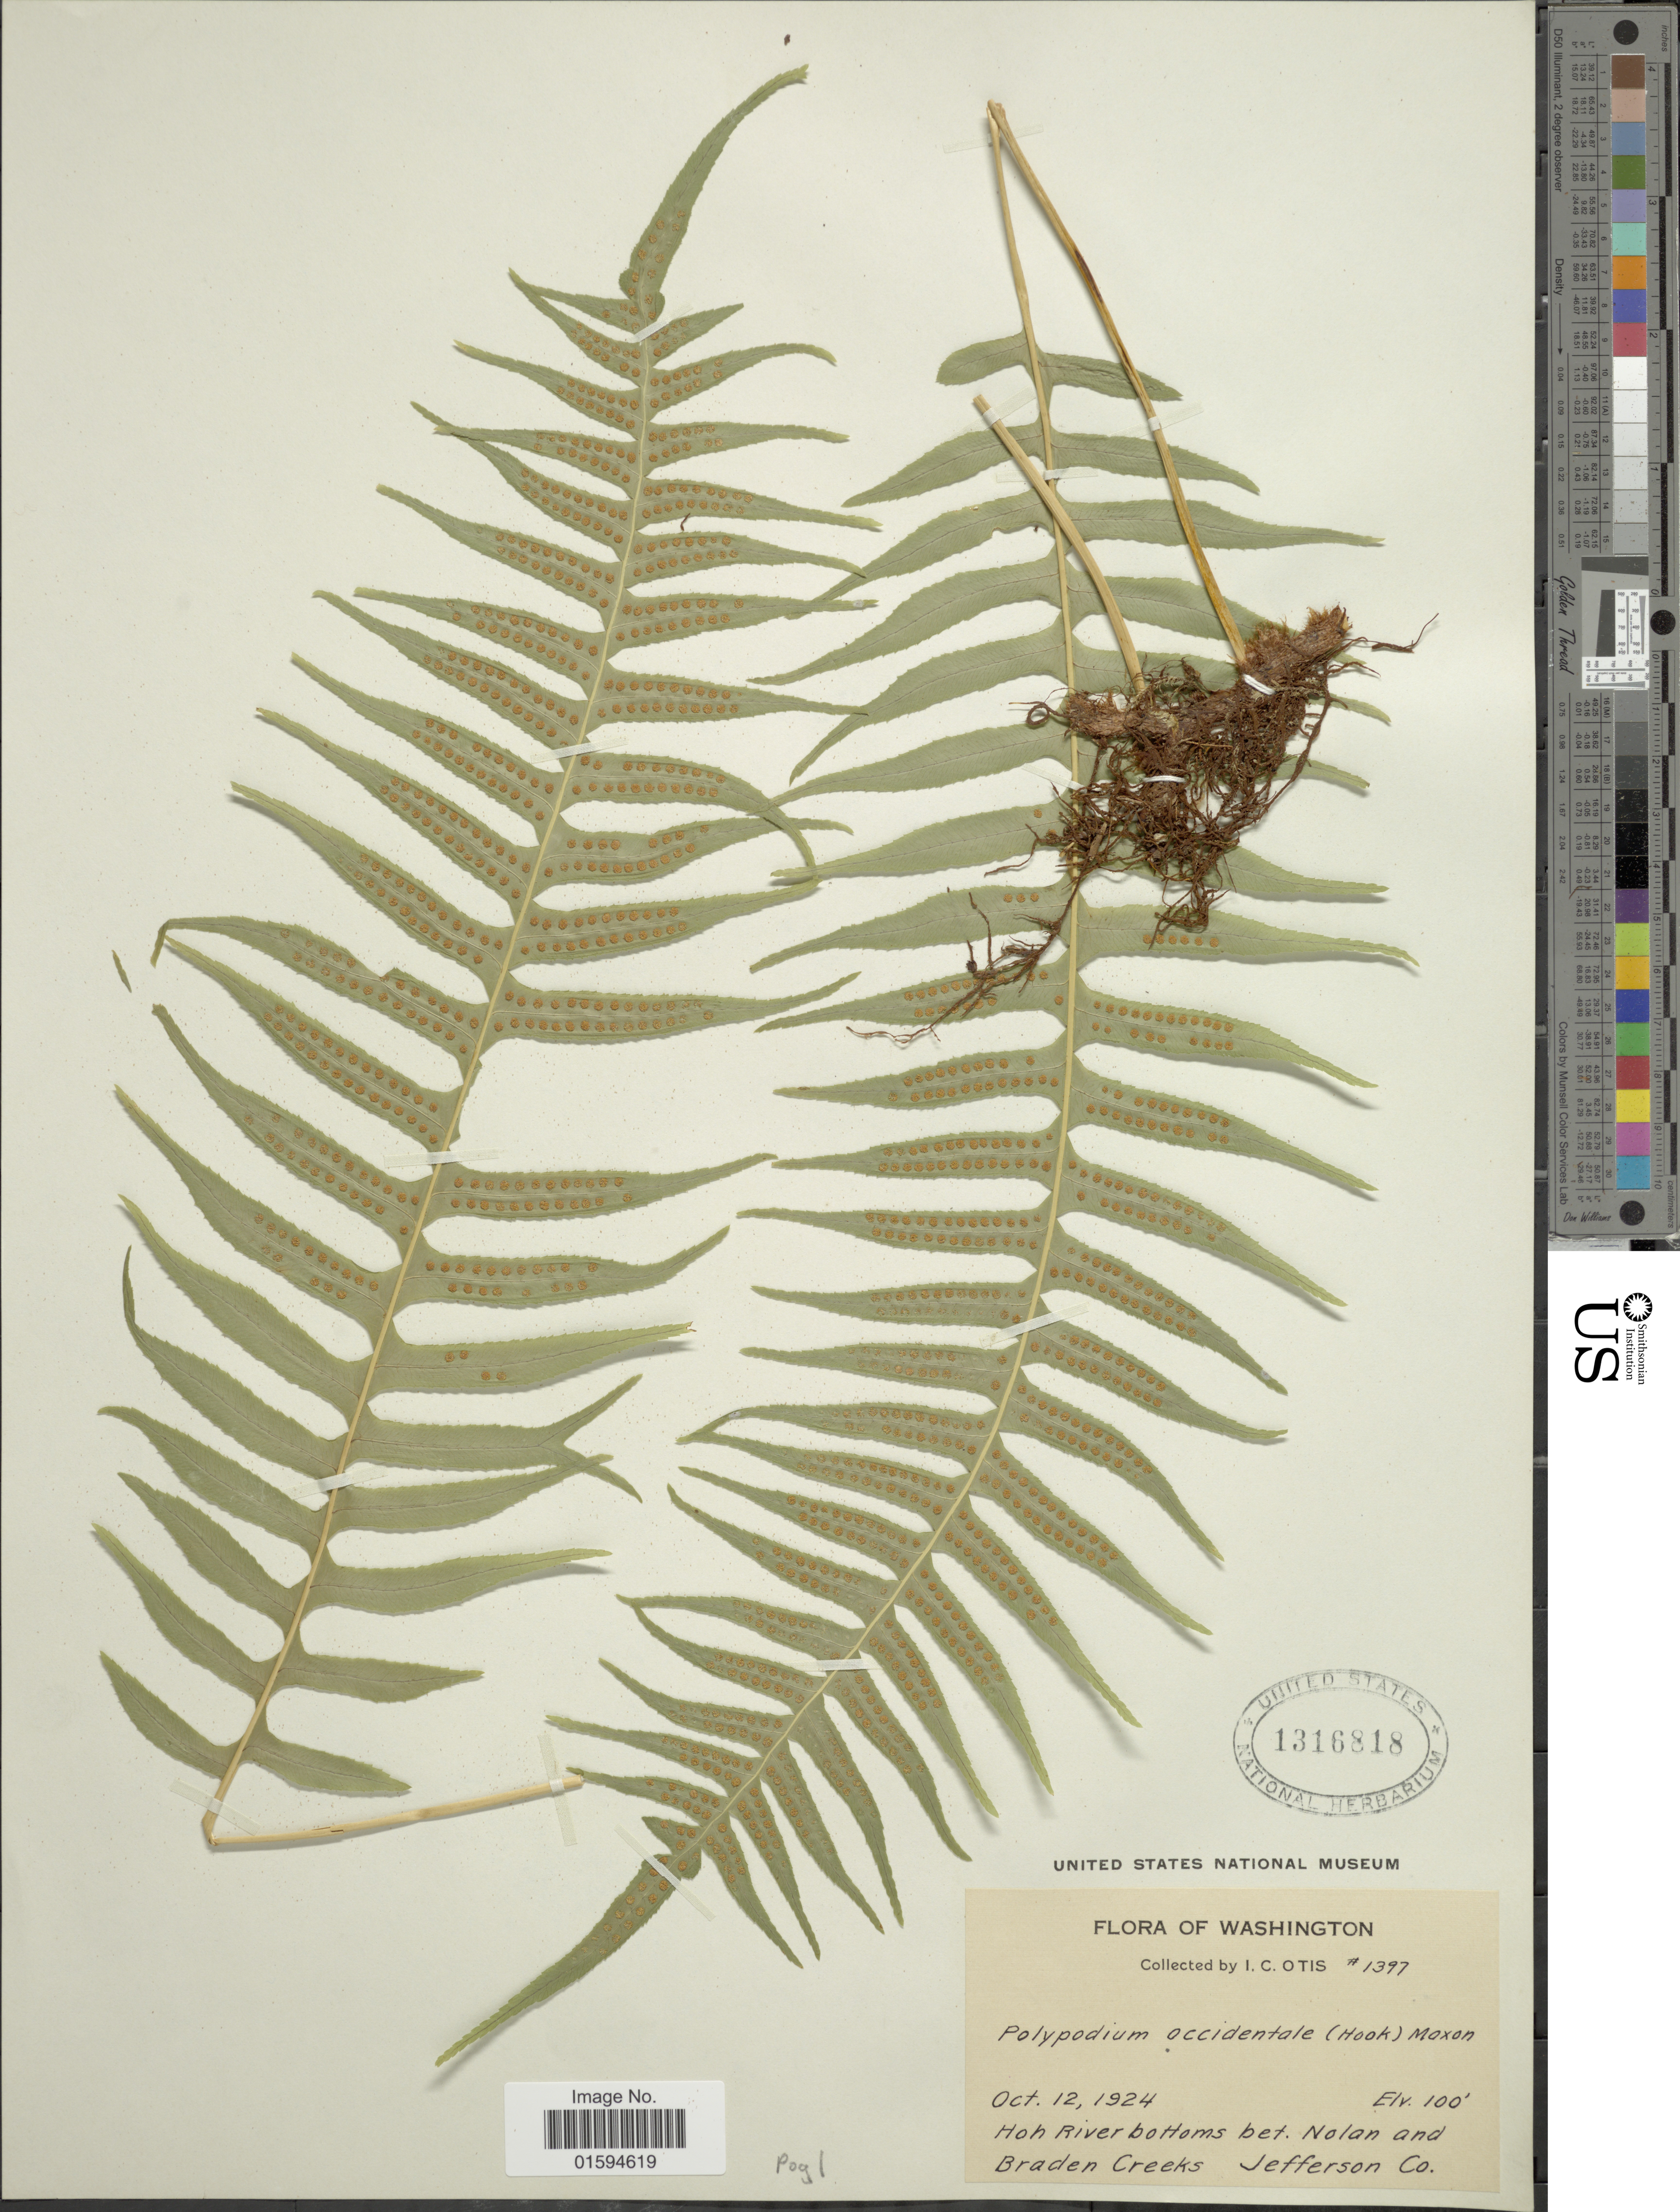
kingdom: Plantae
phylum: Tracheophyta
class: Polypodiopsida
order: Polypodiales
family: Polypodiaceae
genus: Polypodium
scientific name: Polypodium glycyrrhiza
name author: D.C. Eaton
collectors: I. C. Otis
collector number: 1397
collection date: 1924-10-12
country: United States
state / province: Washington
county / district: Jefferson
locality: Hoh River bottoms bet. Noland and Braden Creeks, Jefferson Co.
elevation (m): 30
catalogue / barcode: US 1316818